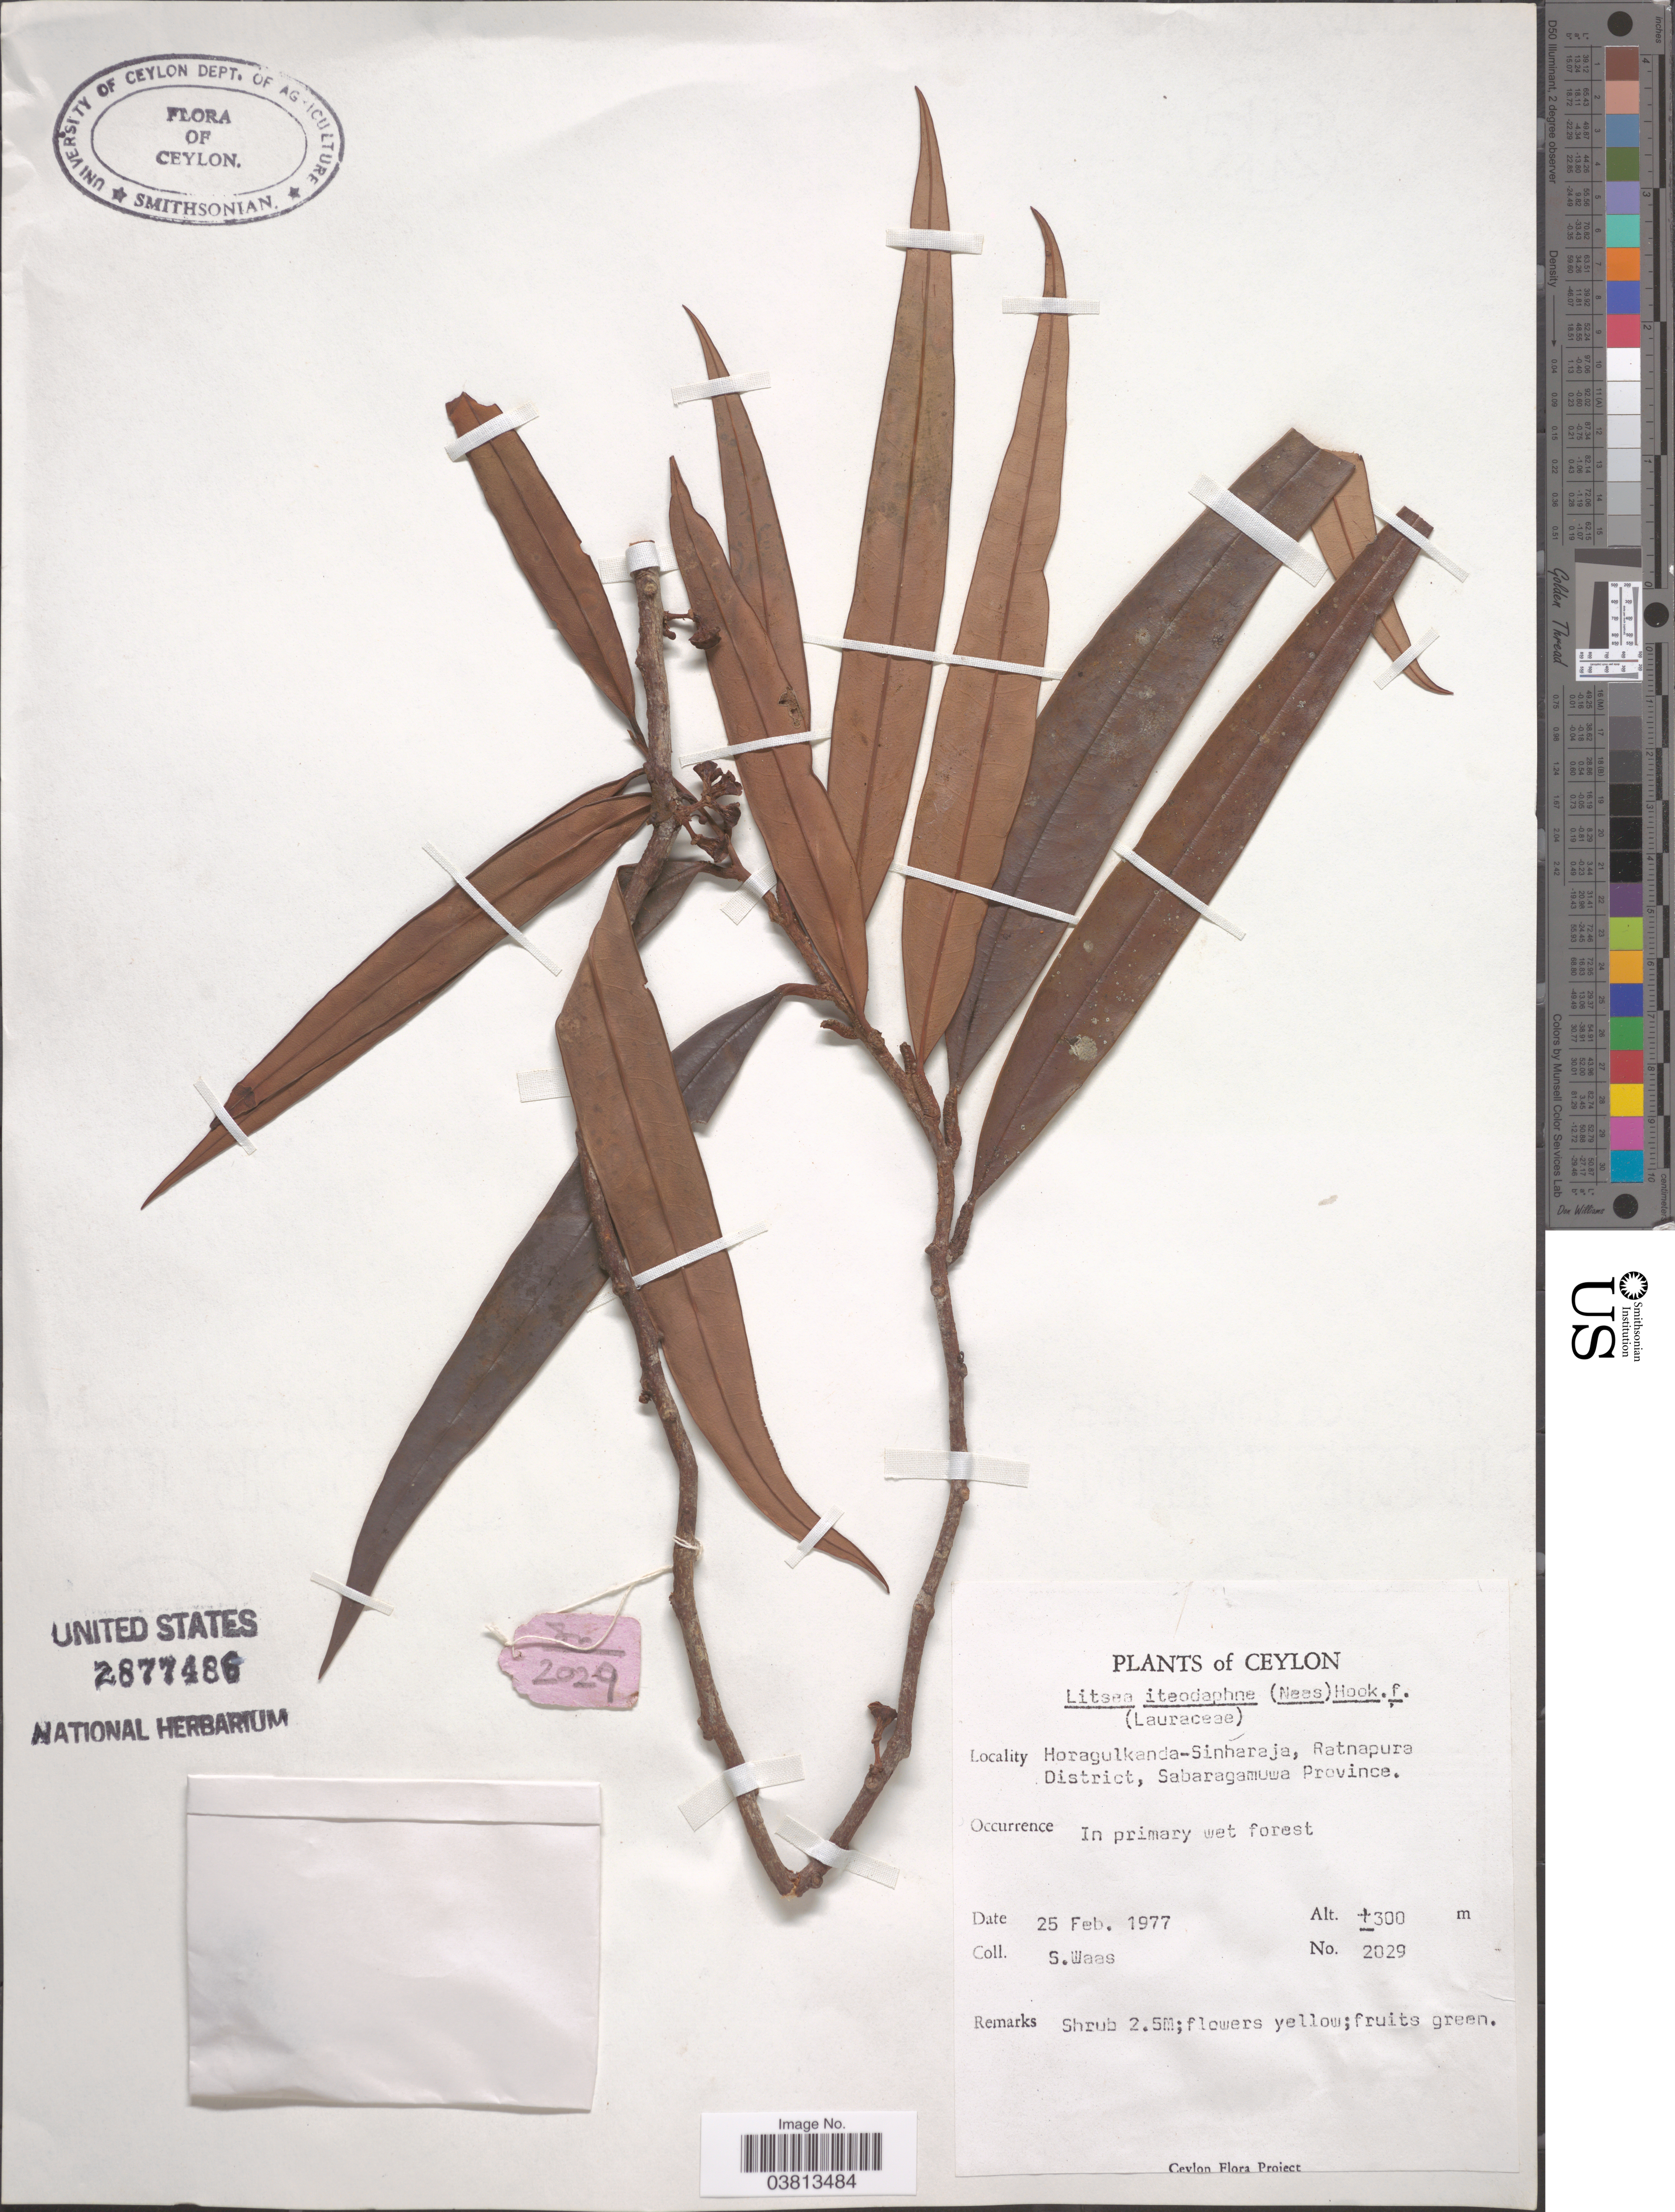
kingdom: Plantae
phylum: Tracheophyta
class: Magnoliopsida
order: Laurales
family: Lauraceae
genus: Litsea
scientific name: Litsea iteodaphne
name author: Hook. f.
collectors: S. Waas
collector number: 2029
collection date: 1977-02-25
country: Sri Lanka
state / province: Sabaragamuwa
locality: Ceylon. Horagulkanda-Sinharaja, Ratnapura District. In primary wet forest.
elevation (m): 300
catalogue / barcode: US 2877486